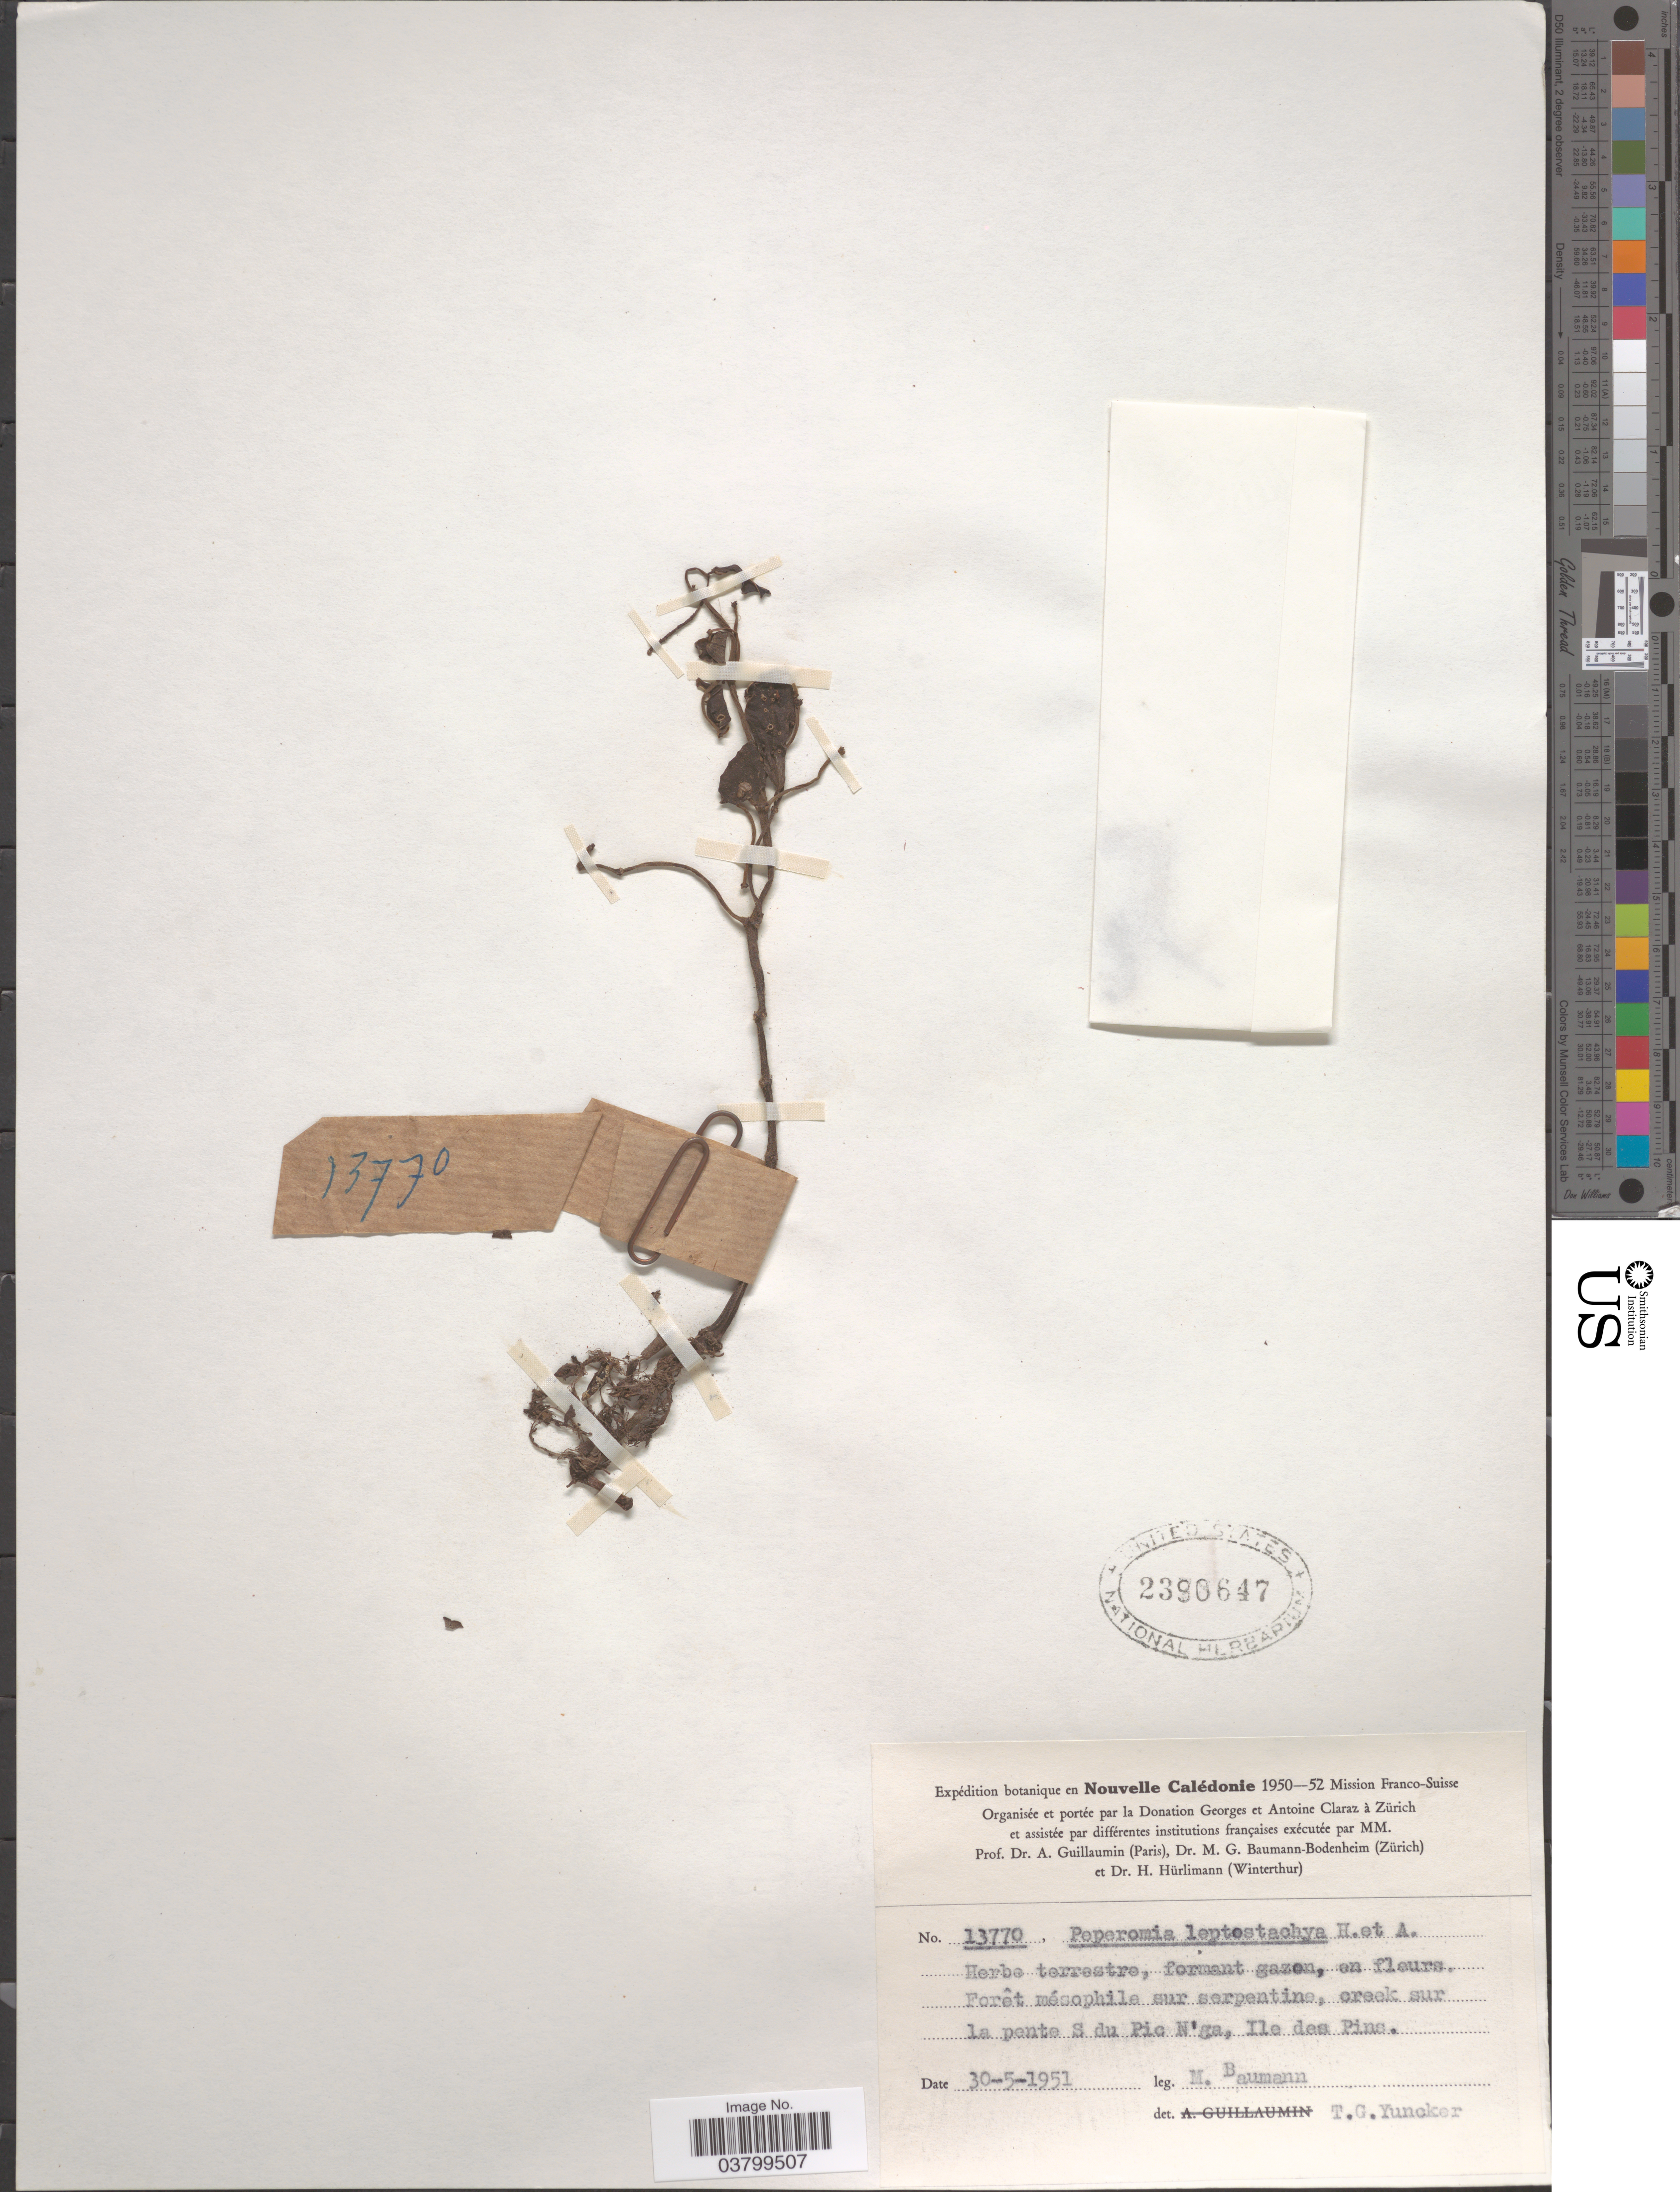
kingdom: Plantae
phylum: Tracheophyta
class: Magnoliopsida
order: Piperales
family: Piperaceae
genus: Peperomia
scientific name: Peperomia leptostachya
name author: Hook. & Arn.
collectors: M. Baumann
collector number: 13770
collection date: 1951-05-30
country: New Caledonia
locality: Nouvelle Calédonie: Forêt mésophile sur serpentine, creek sur la pente S du Pic N'ga, Ile des Pins.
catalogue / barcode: US 2390647